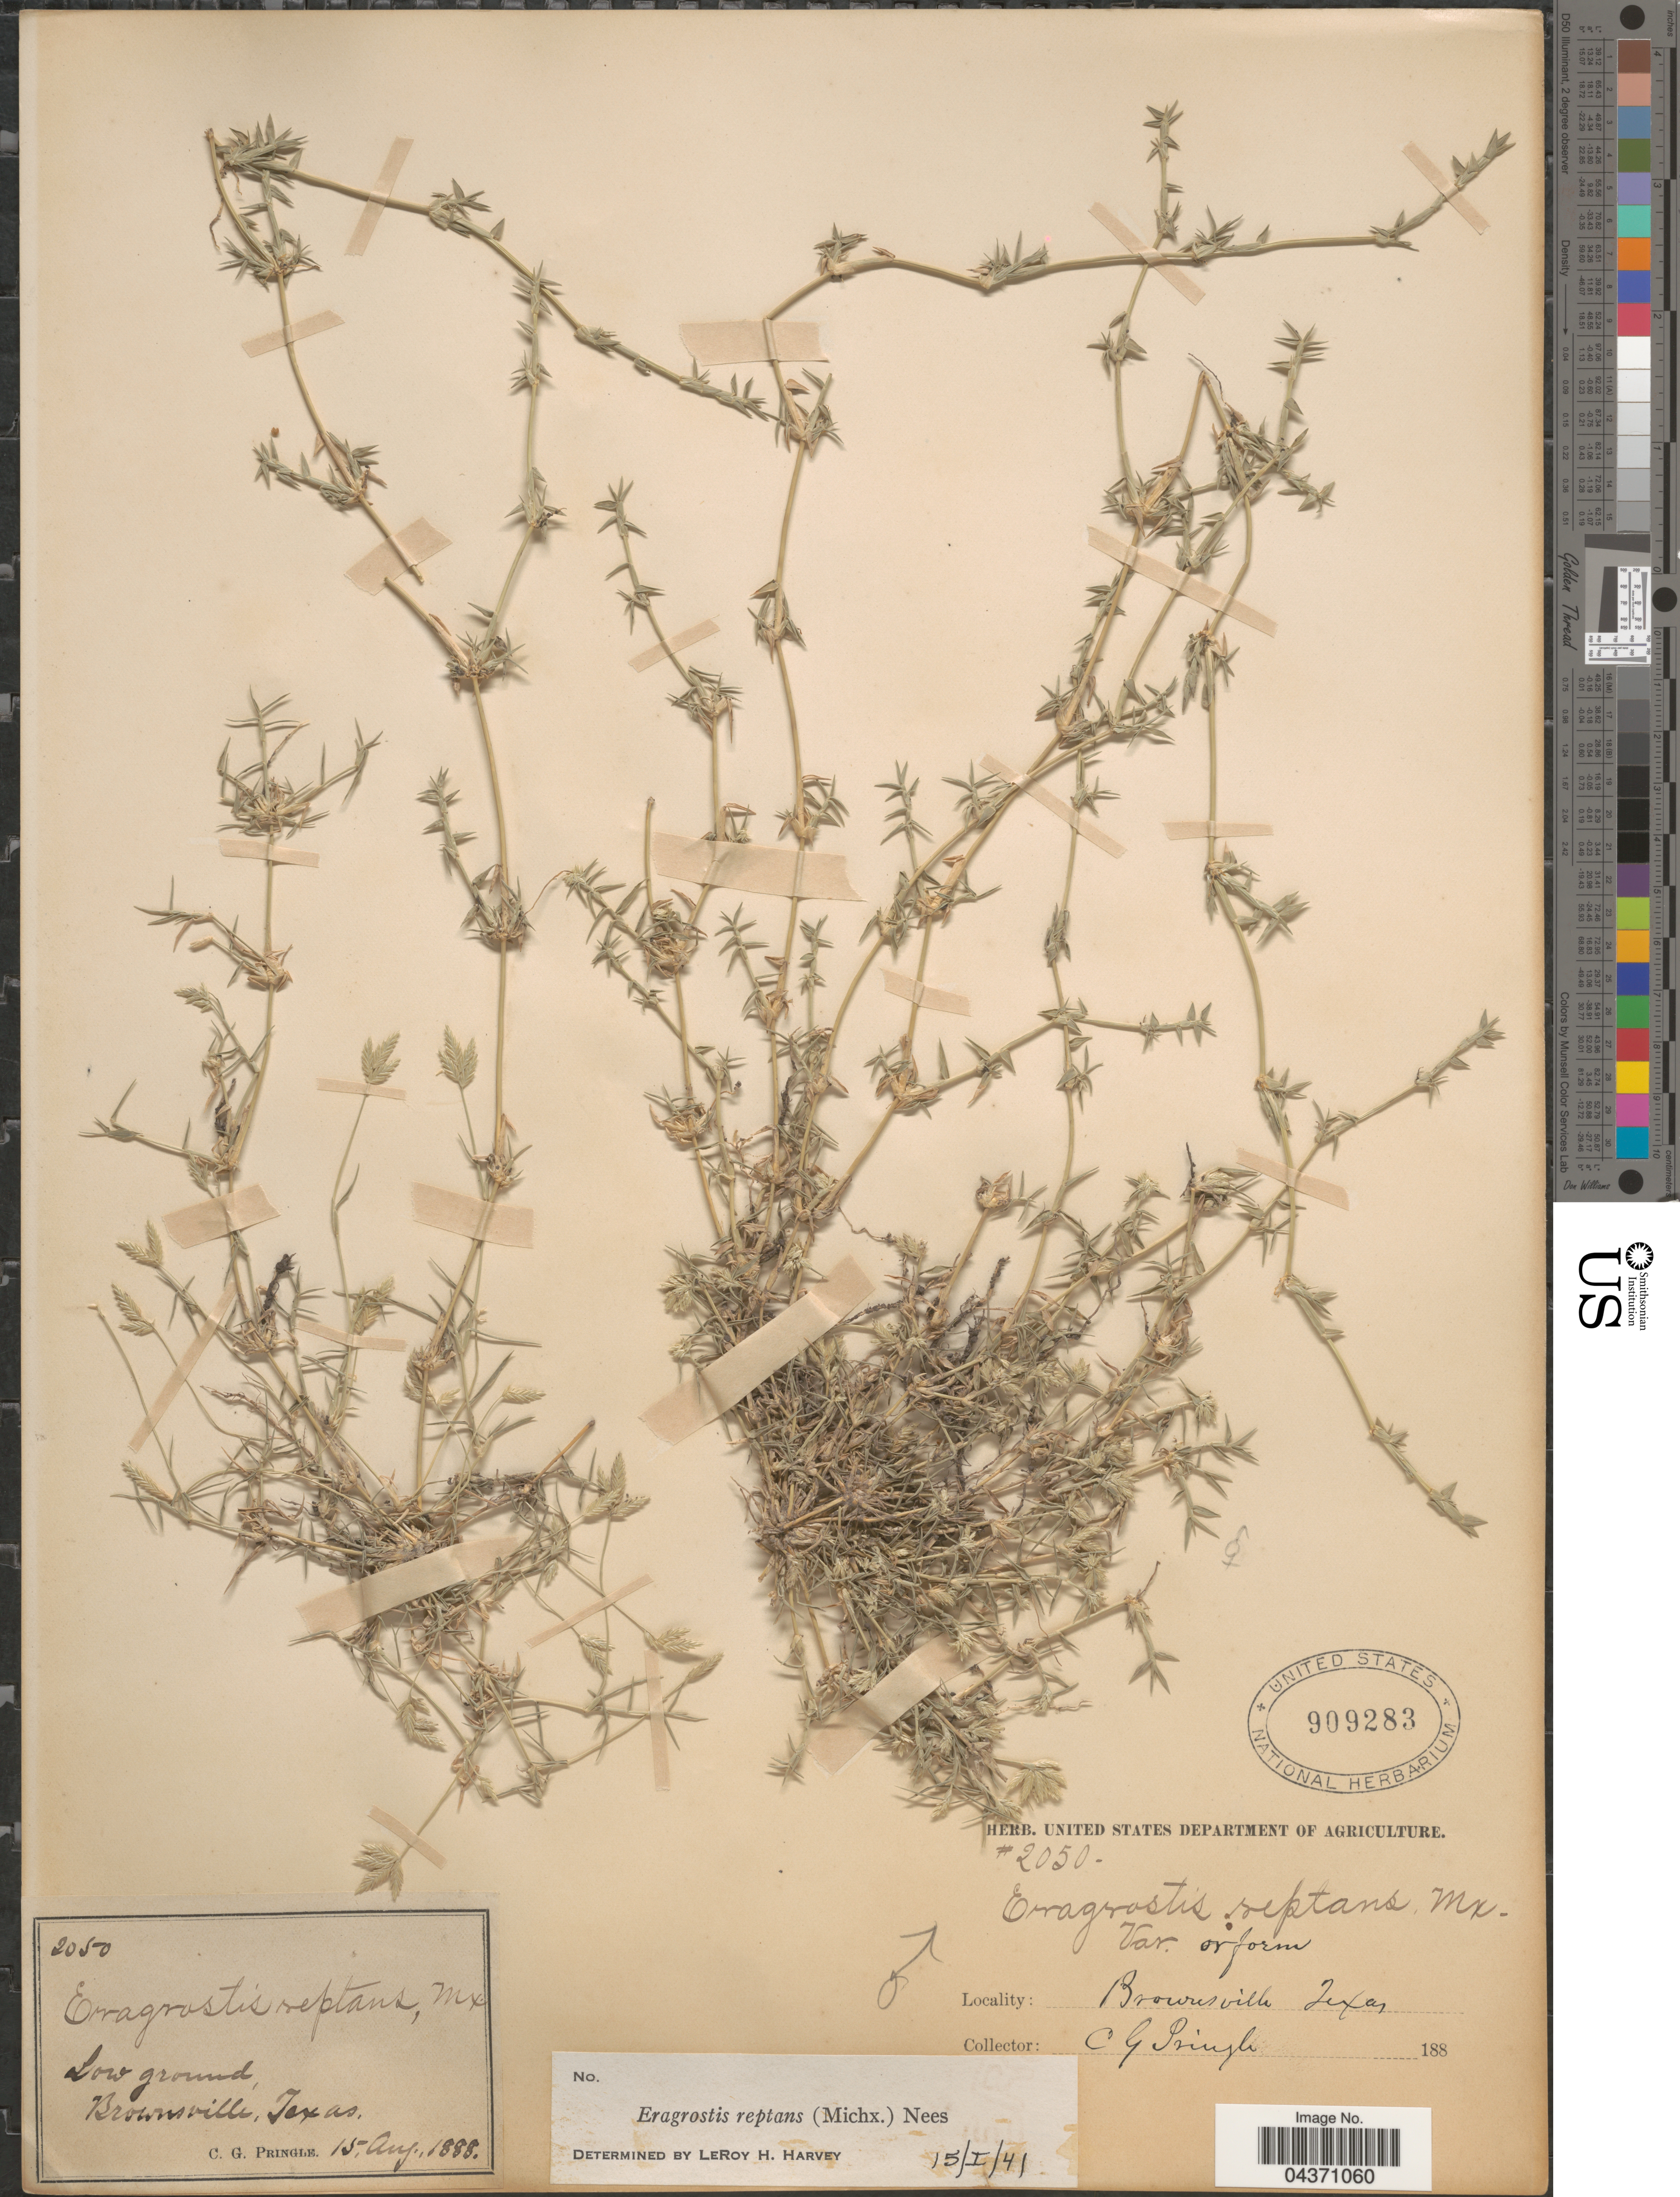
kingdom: Plantae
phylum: Tracheophyta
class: Liliopsida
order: Poales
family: Poaceae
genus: Eragrostis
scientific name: Eragrostis reptans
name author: (Michx.) Nees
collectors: C. G. Pringle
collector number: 2050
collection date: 1888-08-15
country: United States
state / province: Texas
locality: Low ground, Brownsville.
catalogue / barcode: US 909283